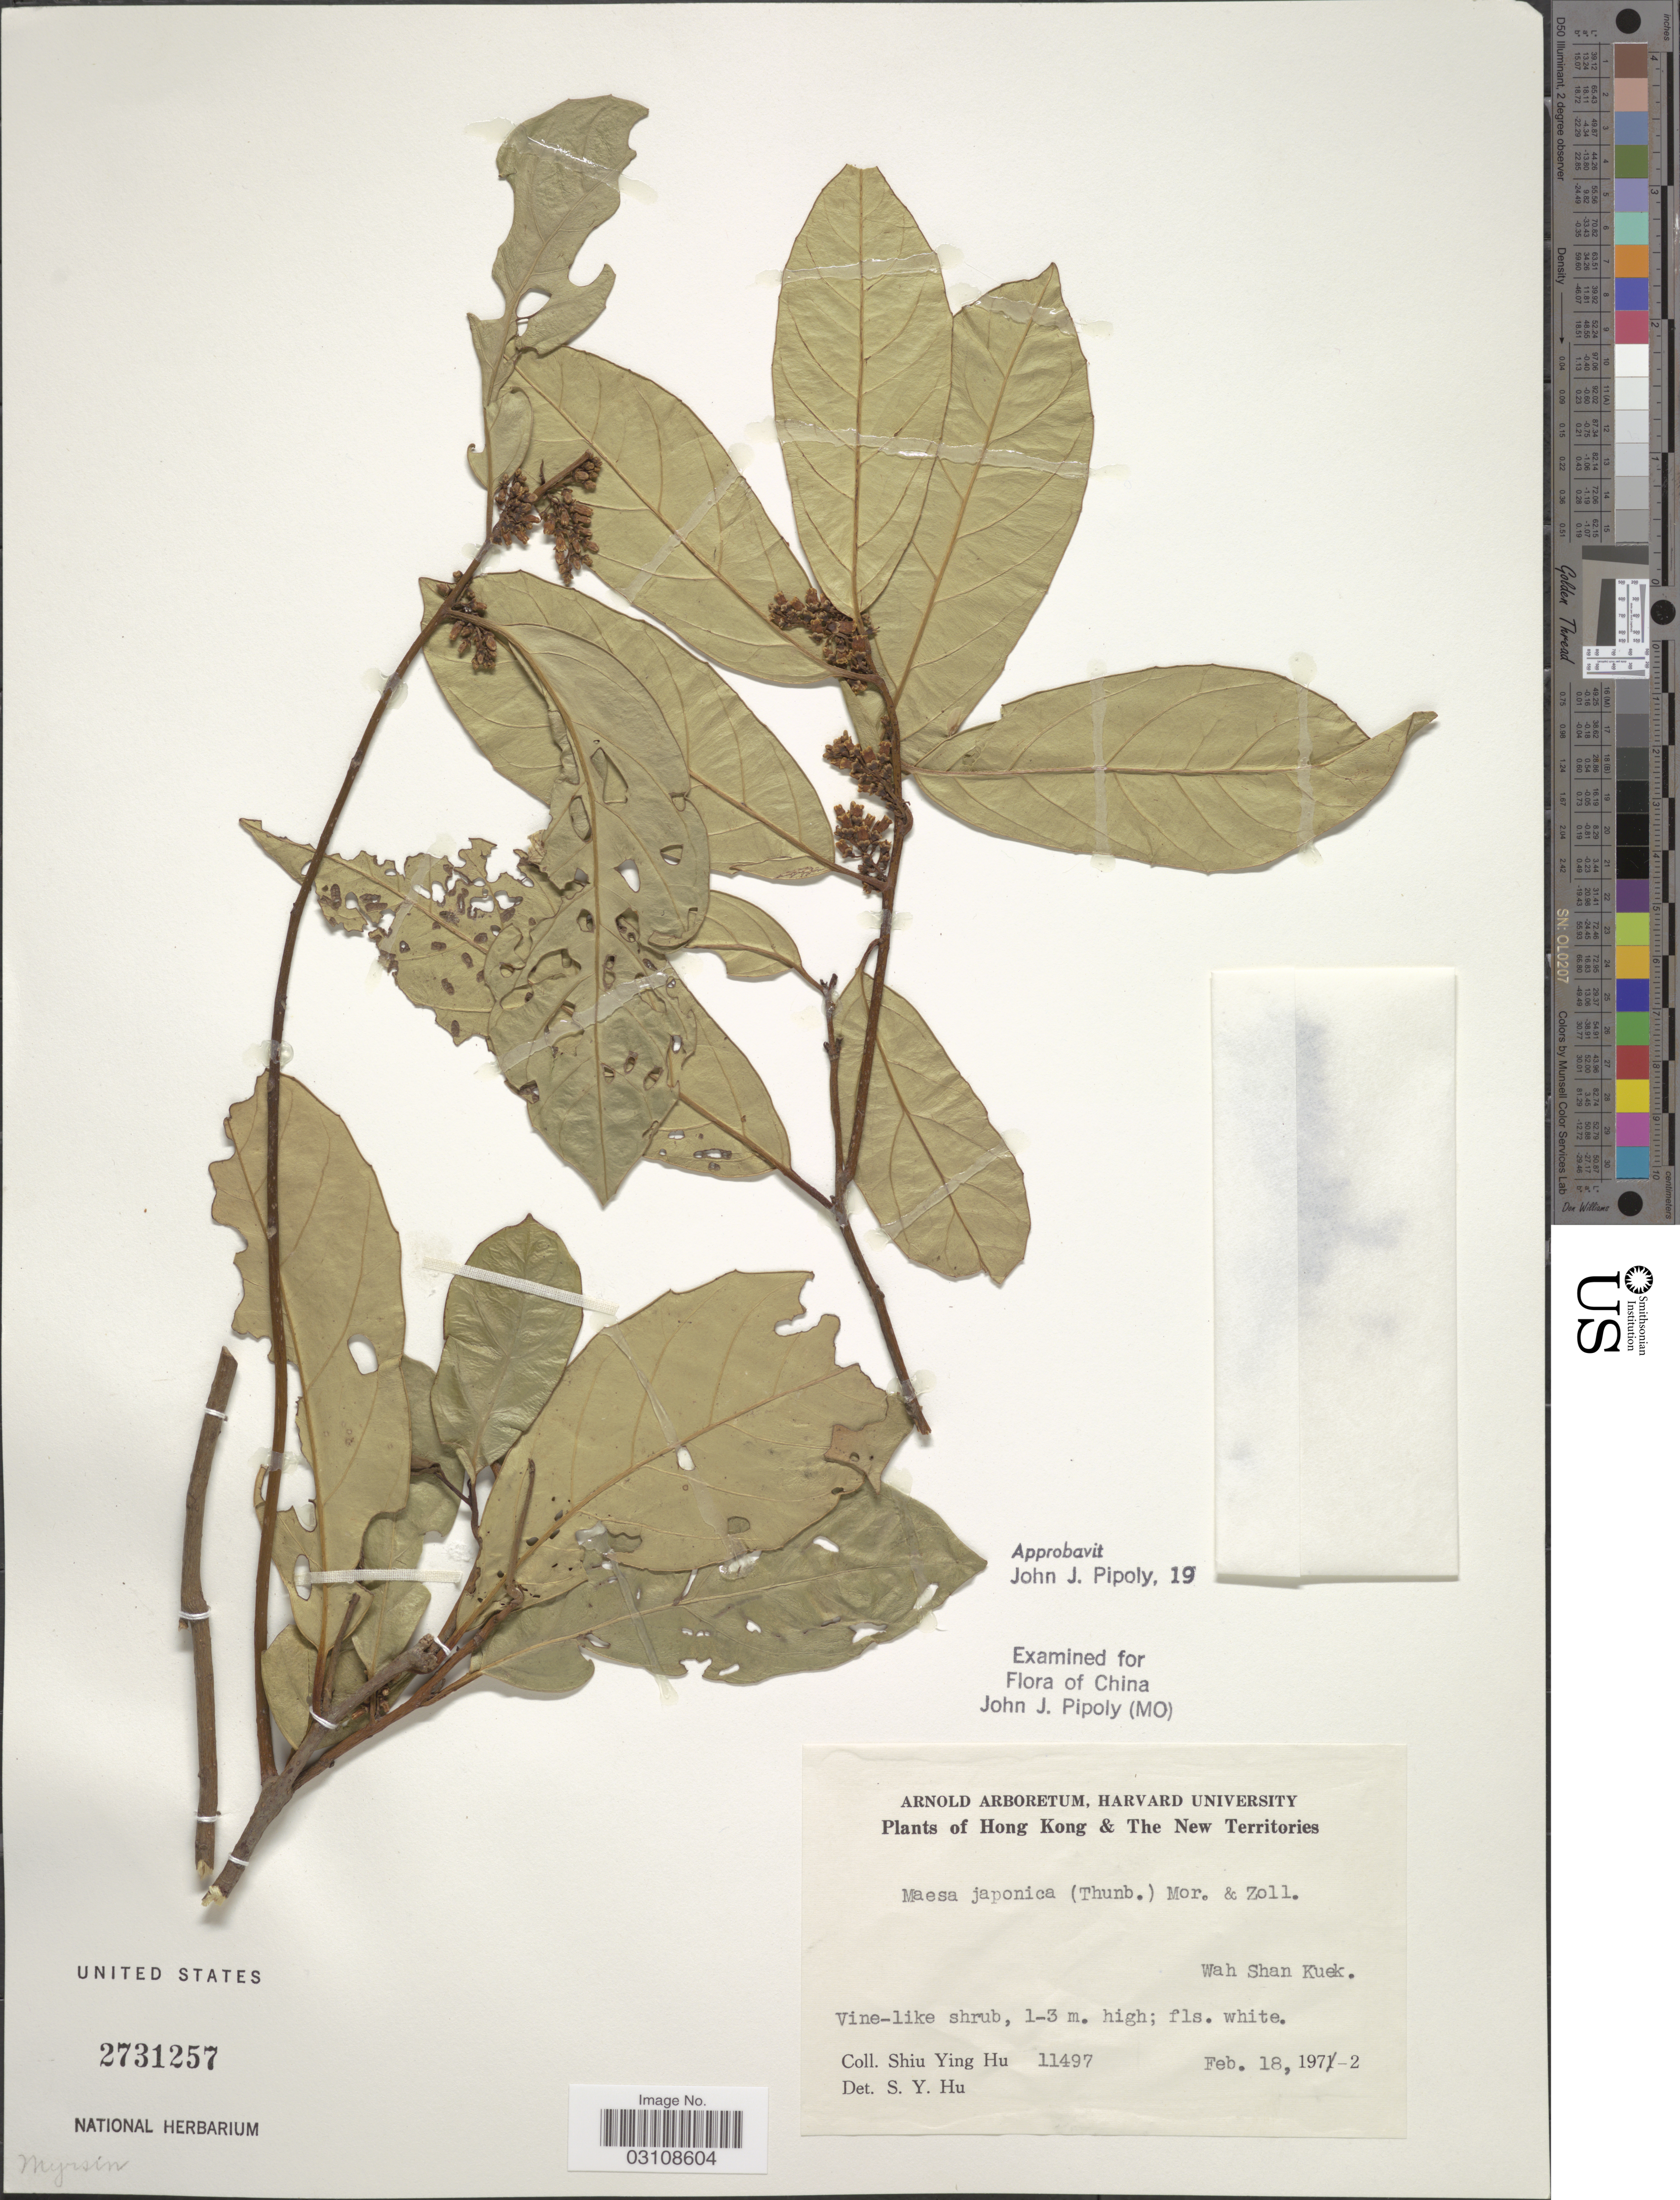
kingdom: Plantae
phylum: Tracheophyta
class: Magnoliopsida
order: Ericales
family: Primulaceae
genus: Maesa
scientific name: Maesa japonica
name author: Merr.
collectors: S. Y. Hu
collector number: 11497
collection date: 1972-02-18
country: China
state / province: Hong Kong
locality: Hong Kong & The New Territories. Wah Shan Kuek.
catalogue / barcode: US 2731257